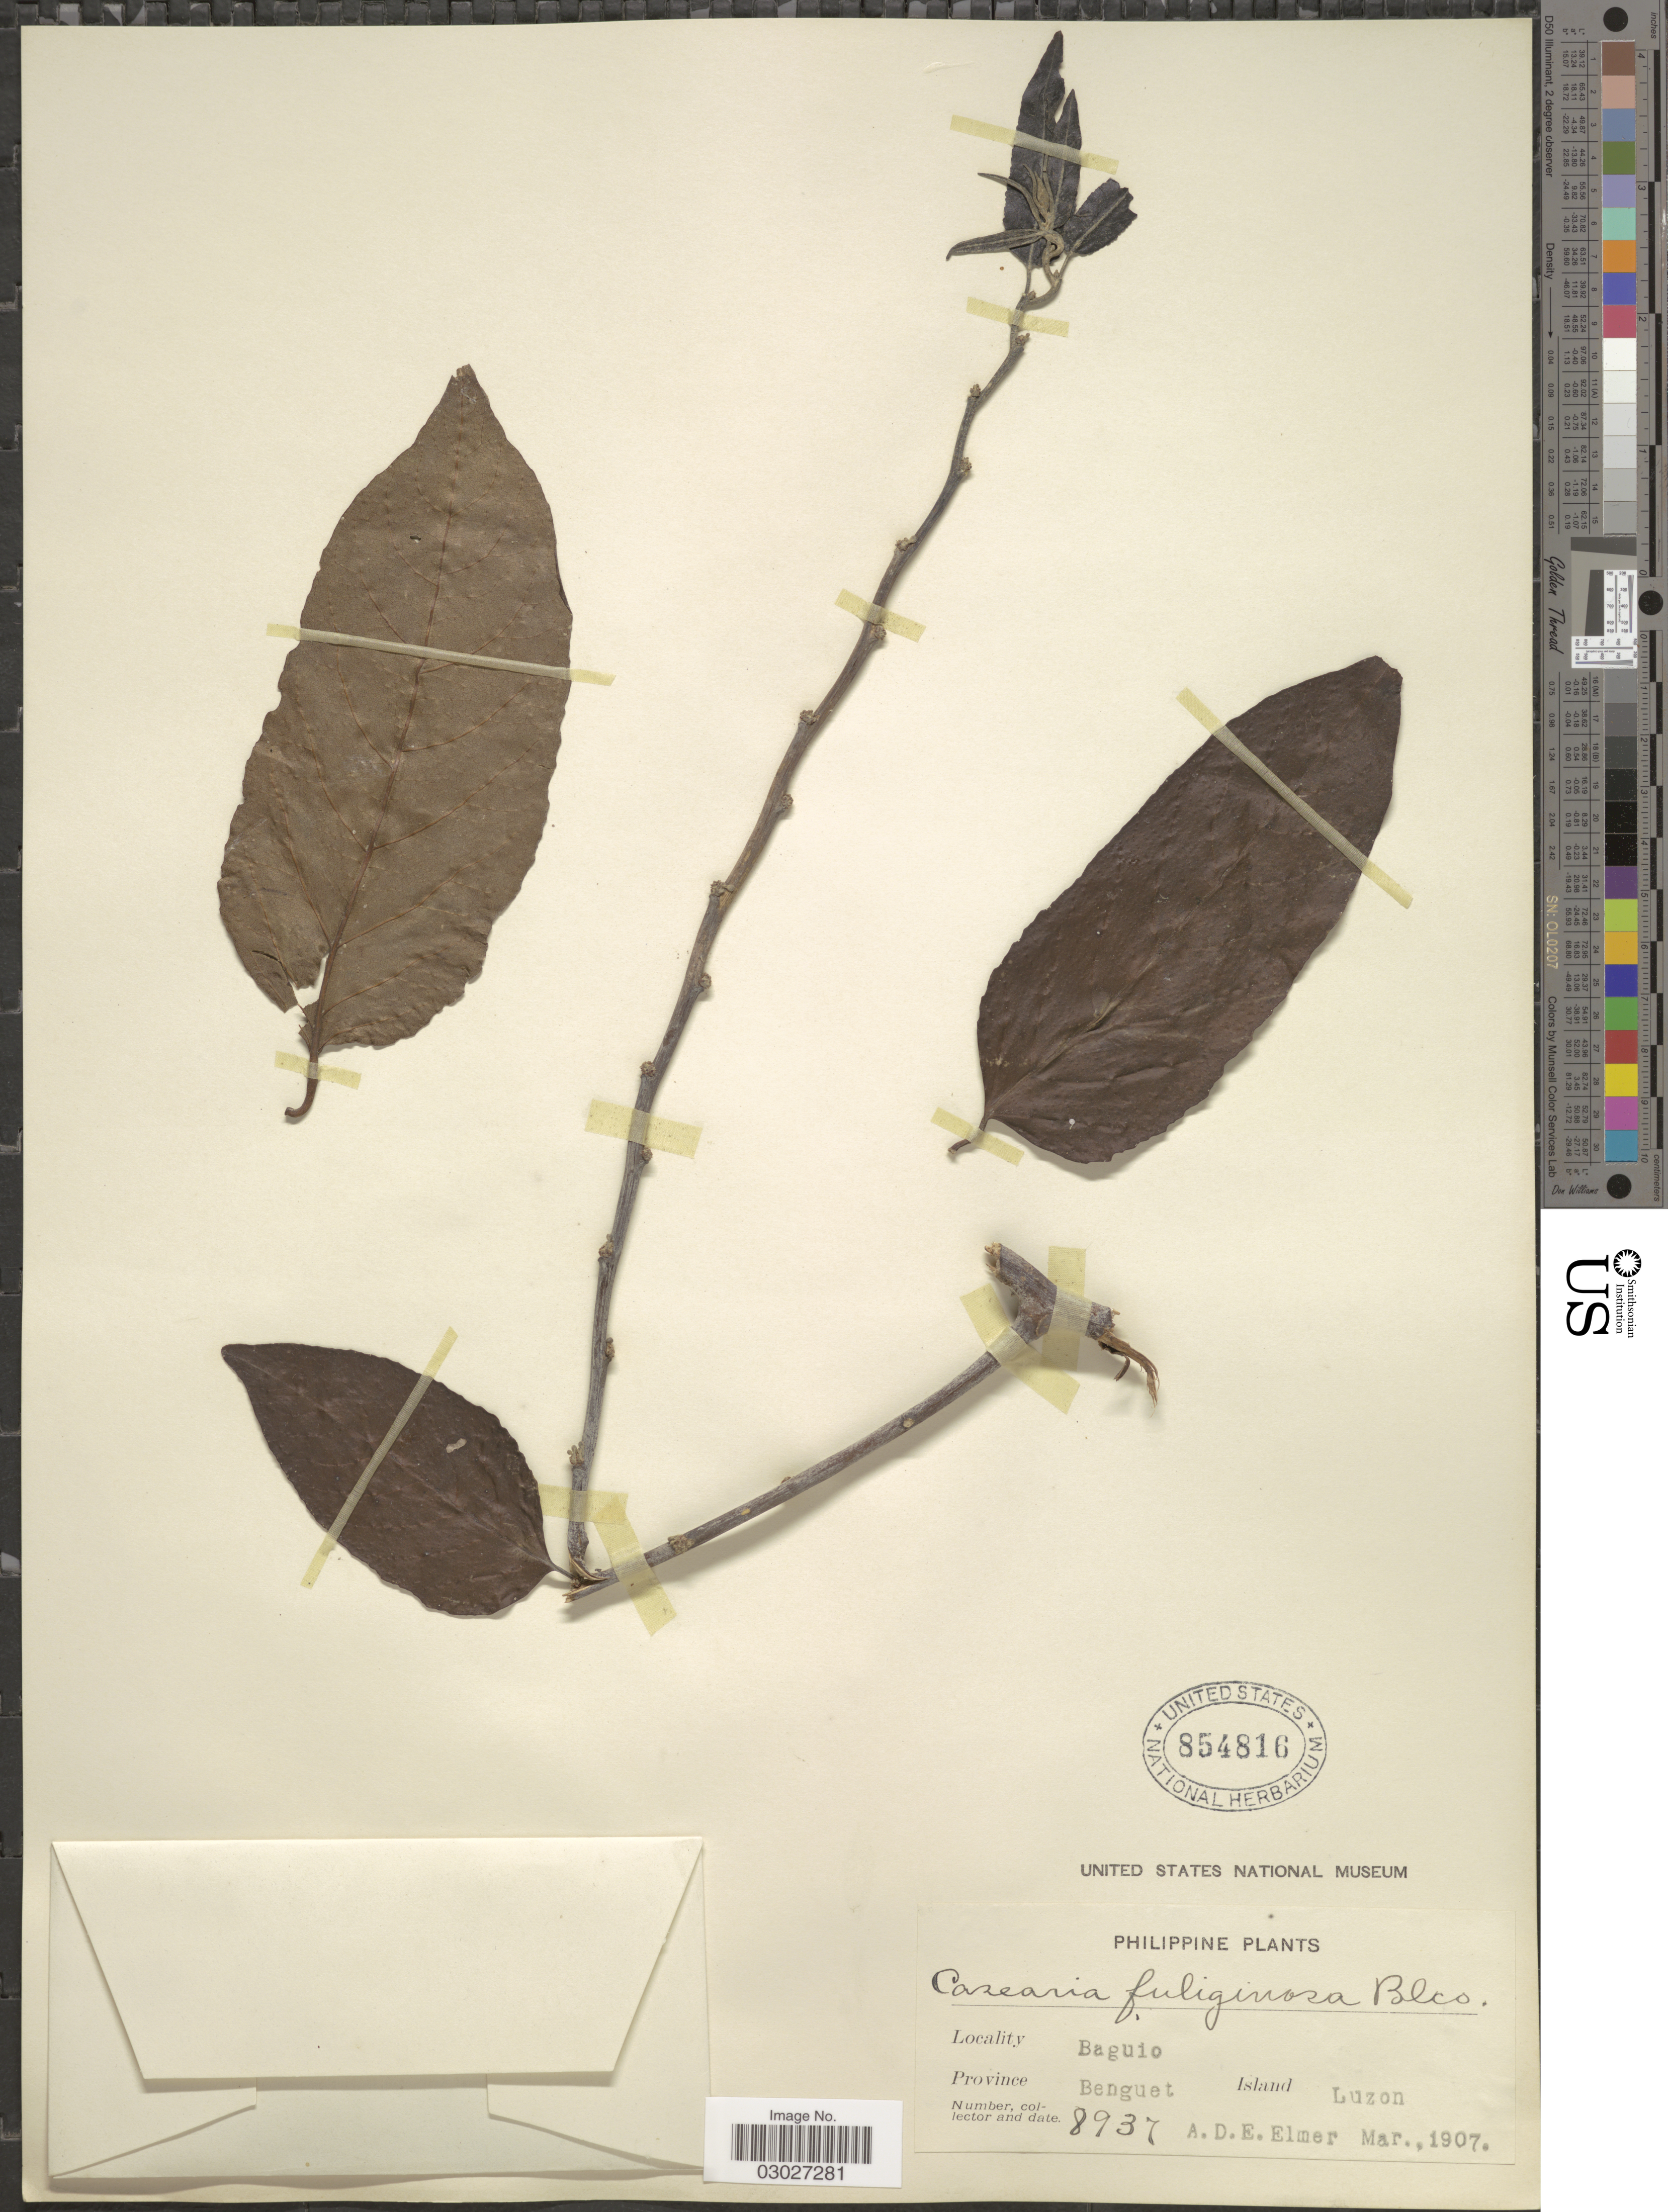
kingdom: Plantae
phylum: Tracheophyta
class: Magnoliopsida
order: Malpighiales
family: Salicaceae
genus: Casearia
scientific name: Casearia fuliginosa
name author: (Blanco) Blanco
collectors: A. D. E. Elmer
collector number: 8937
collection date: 1907-03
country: Philippines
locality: Baguio, Province Benguet, Island Luzon.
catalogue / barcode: US 854816